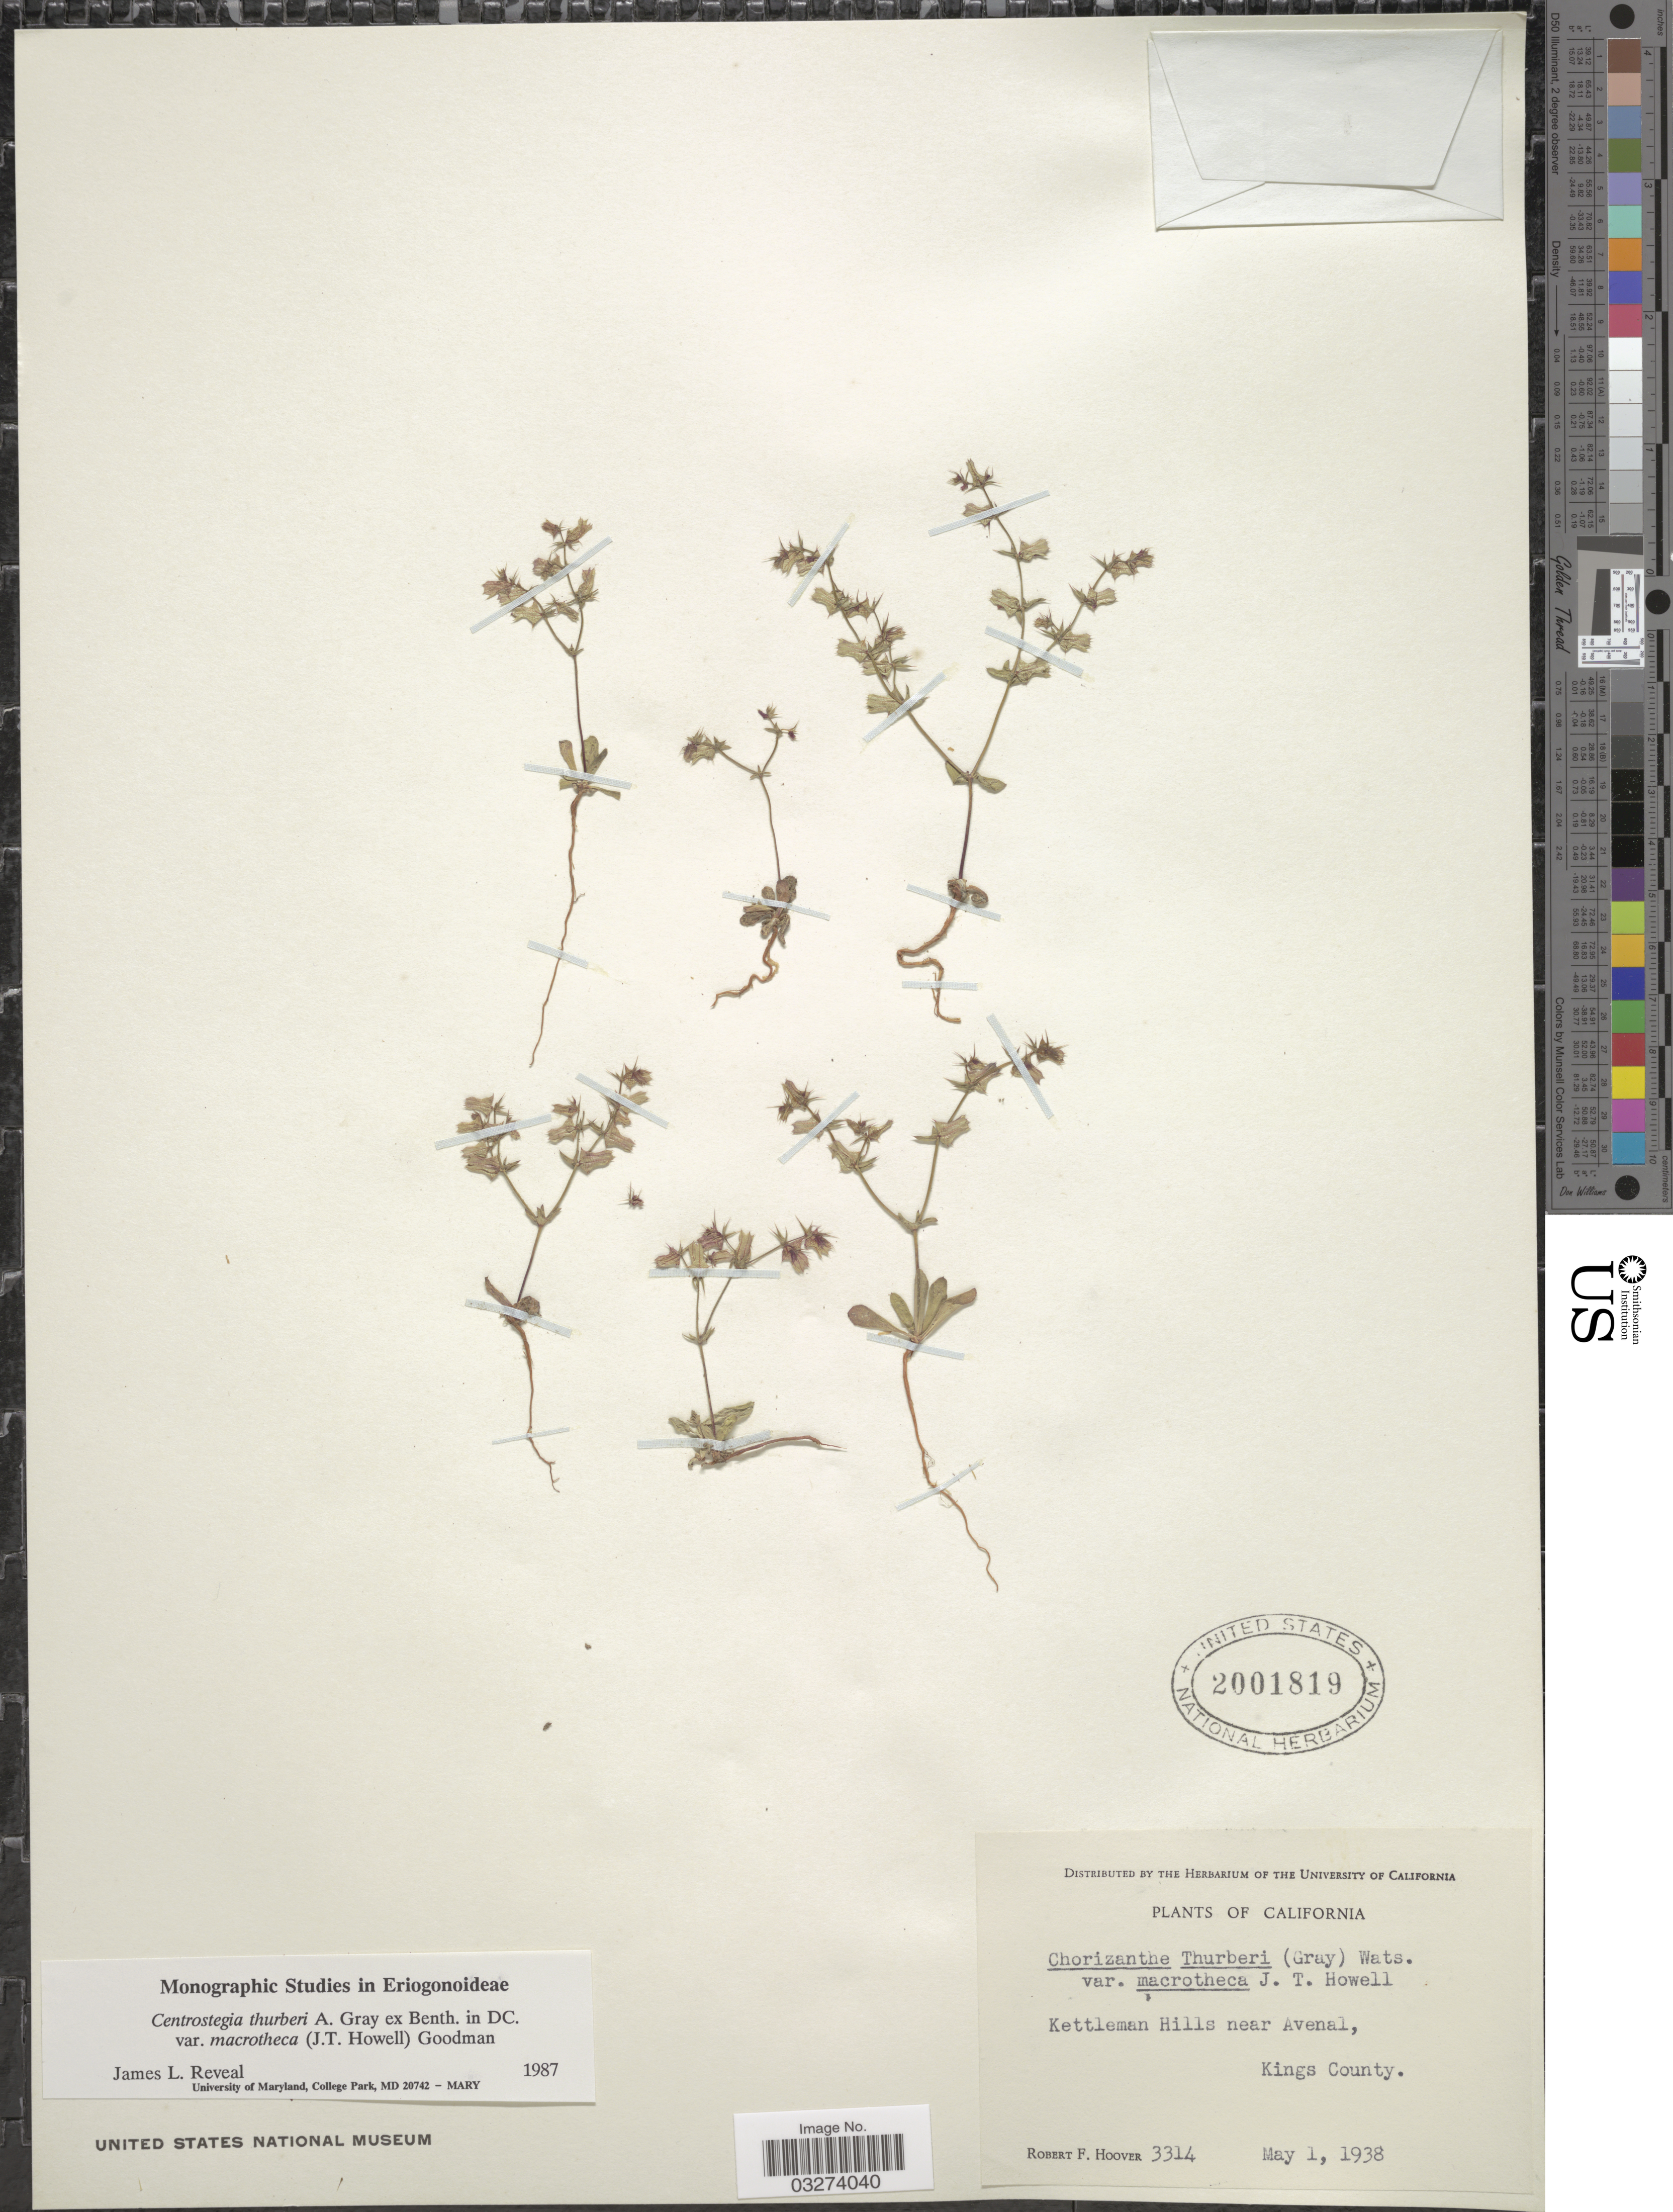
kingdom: Plantae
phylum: Tracheophyta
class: Magnoliopsida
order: Caryophyllales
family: Polygonaceae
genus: Centrostegia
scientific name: Centrostegia thurberi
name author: A. Gray ex Benth.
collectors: R. F. Hoover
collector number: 3314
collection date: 1938-05-01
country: United States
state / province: California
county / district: Kings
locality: Kettleman Hills near Avenal, Kings County.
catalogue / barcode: US 2001819